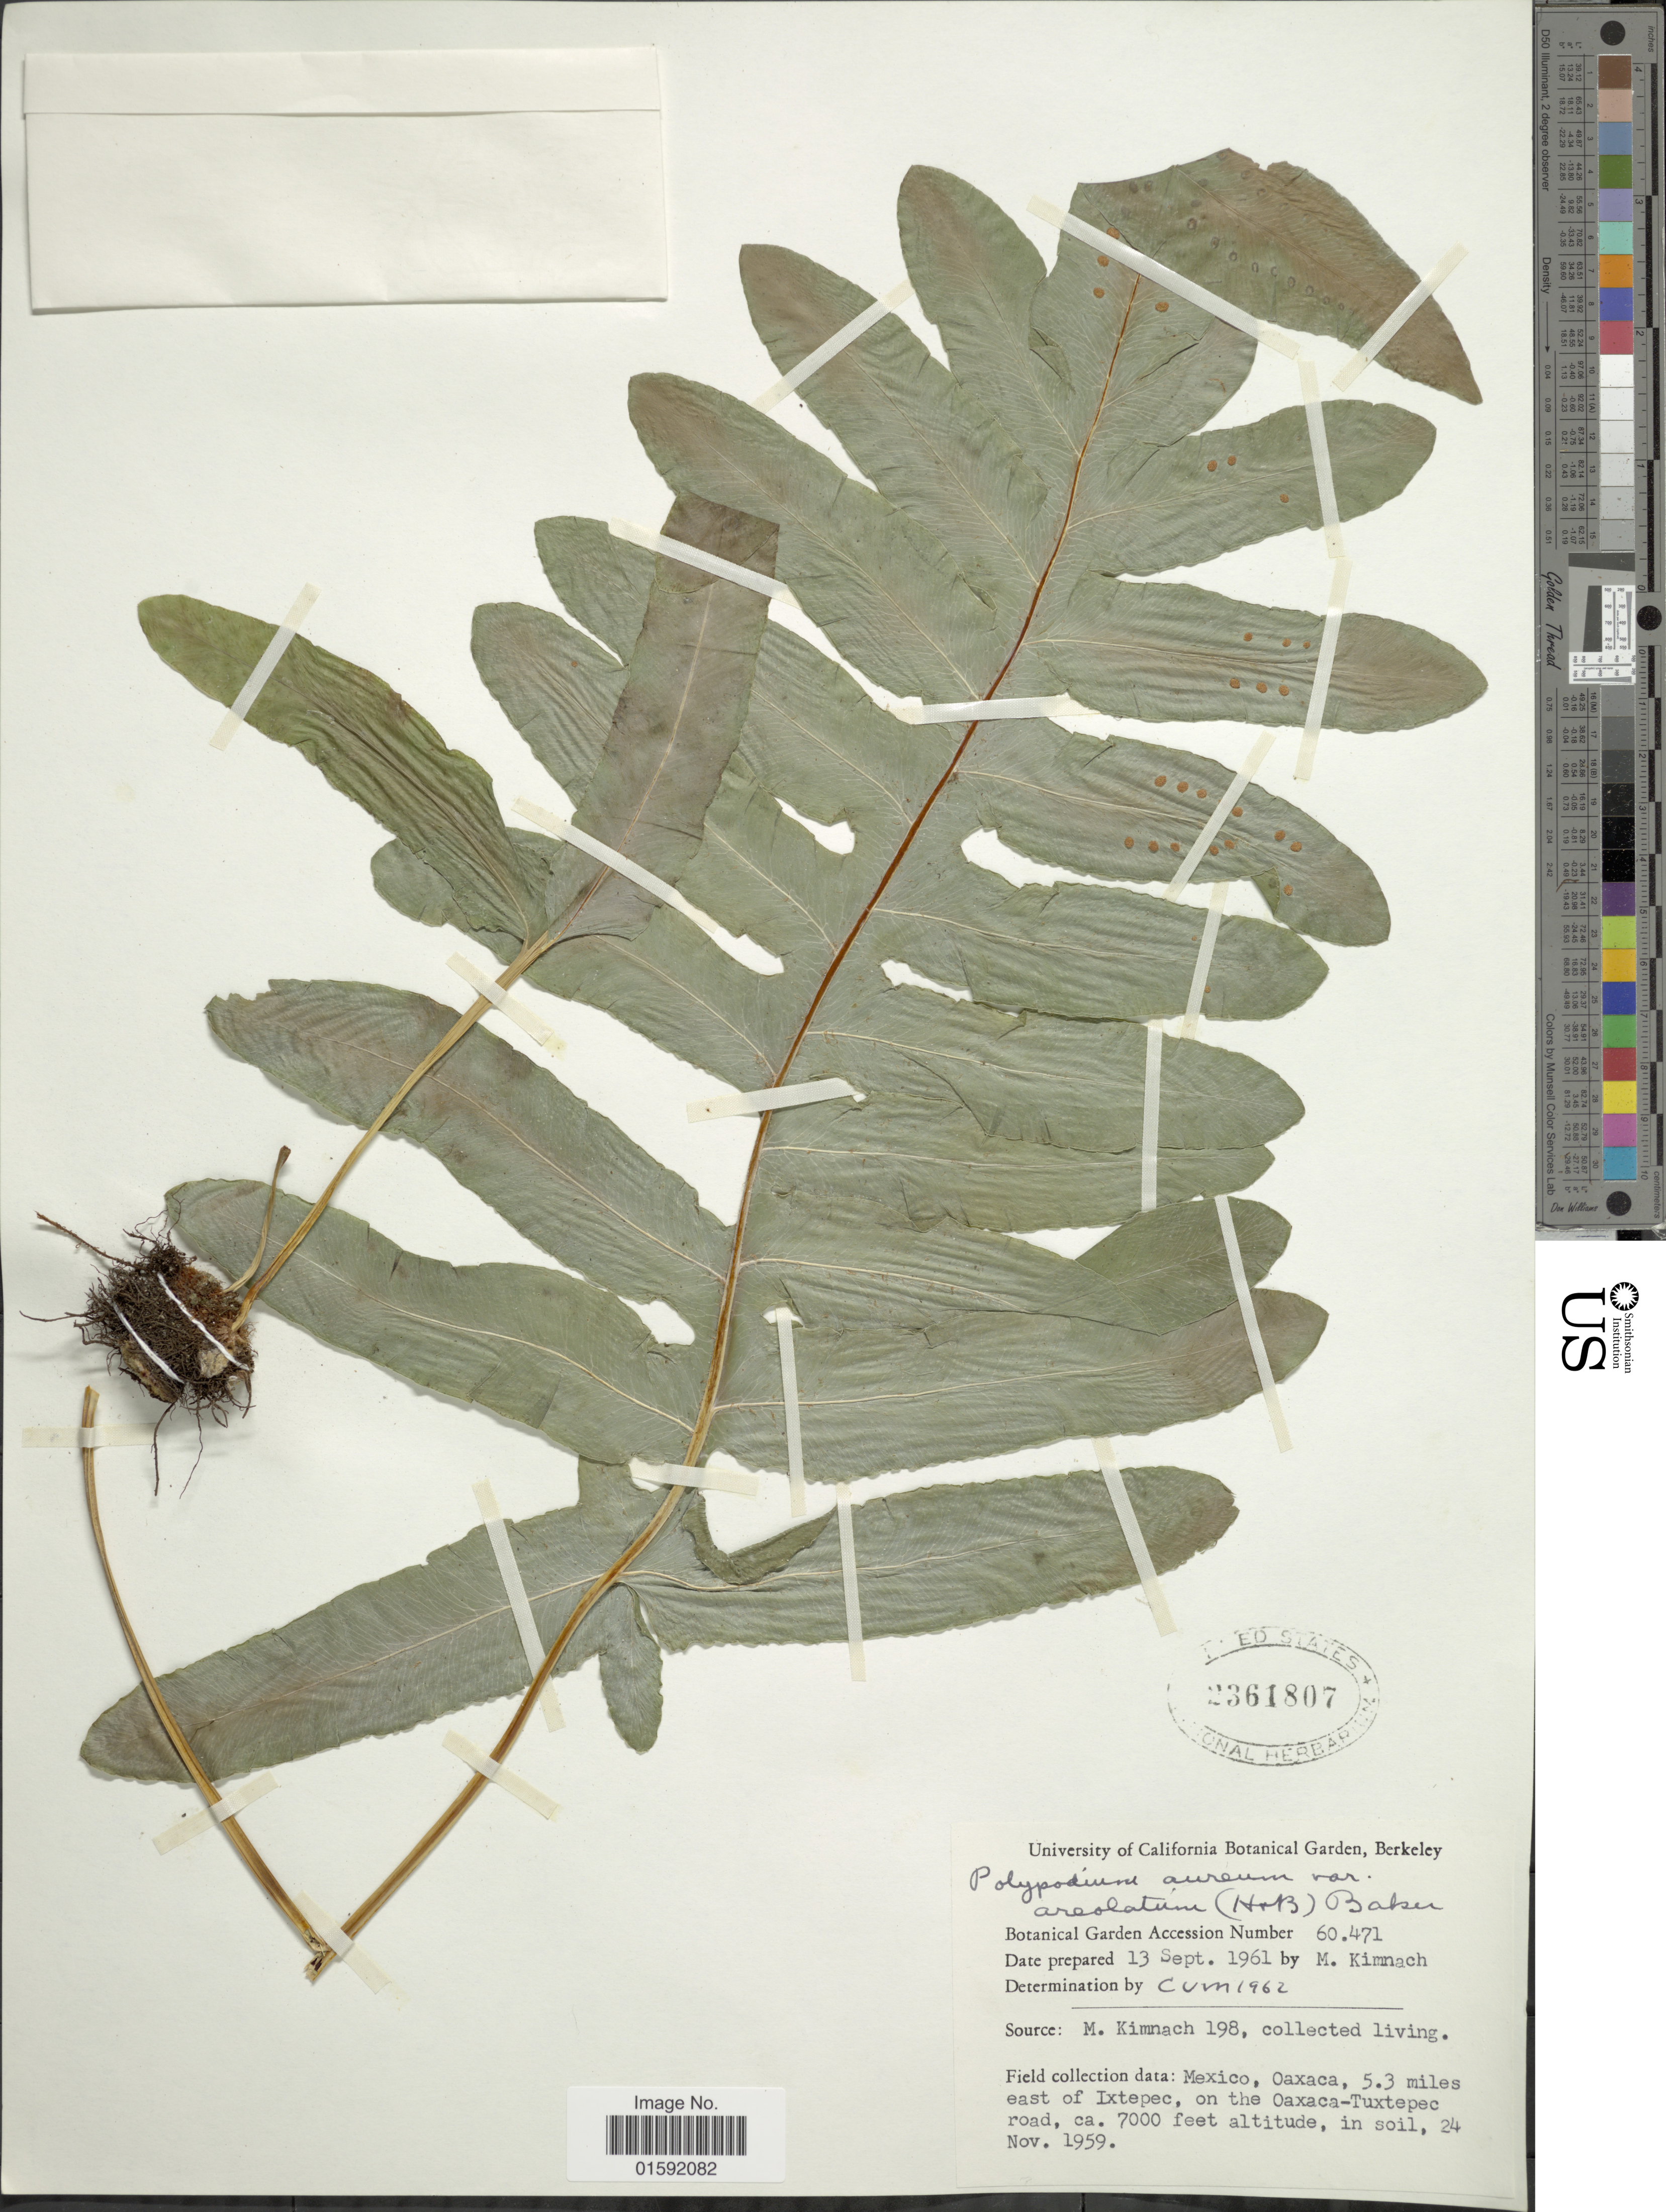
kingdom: Plantae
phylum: Tracheophyta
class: Polypodiopsida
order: Polypodiales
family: Polypodiaceae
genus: Phlebodium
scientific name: Phlebodium aureum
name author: (L.) J. Sm.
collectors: M. W. Kimnach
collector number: Botanical Garden Accession 60471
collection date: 1961-09-13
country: United States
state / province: California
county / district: Alameda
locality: University of California Botanical Garden, Berkeley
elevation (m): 2134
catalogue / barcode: US 2361807